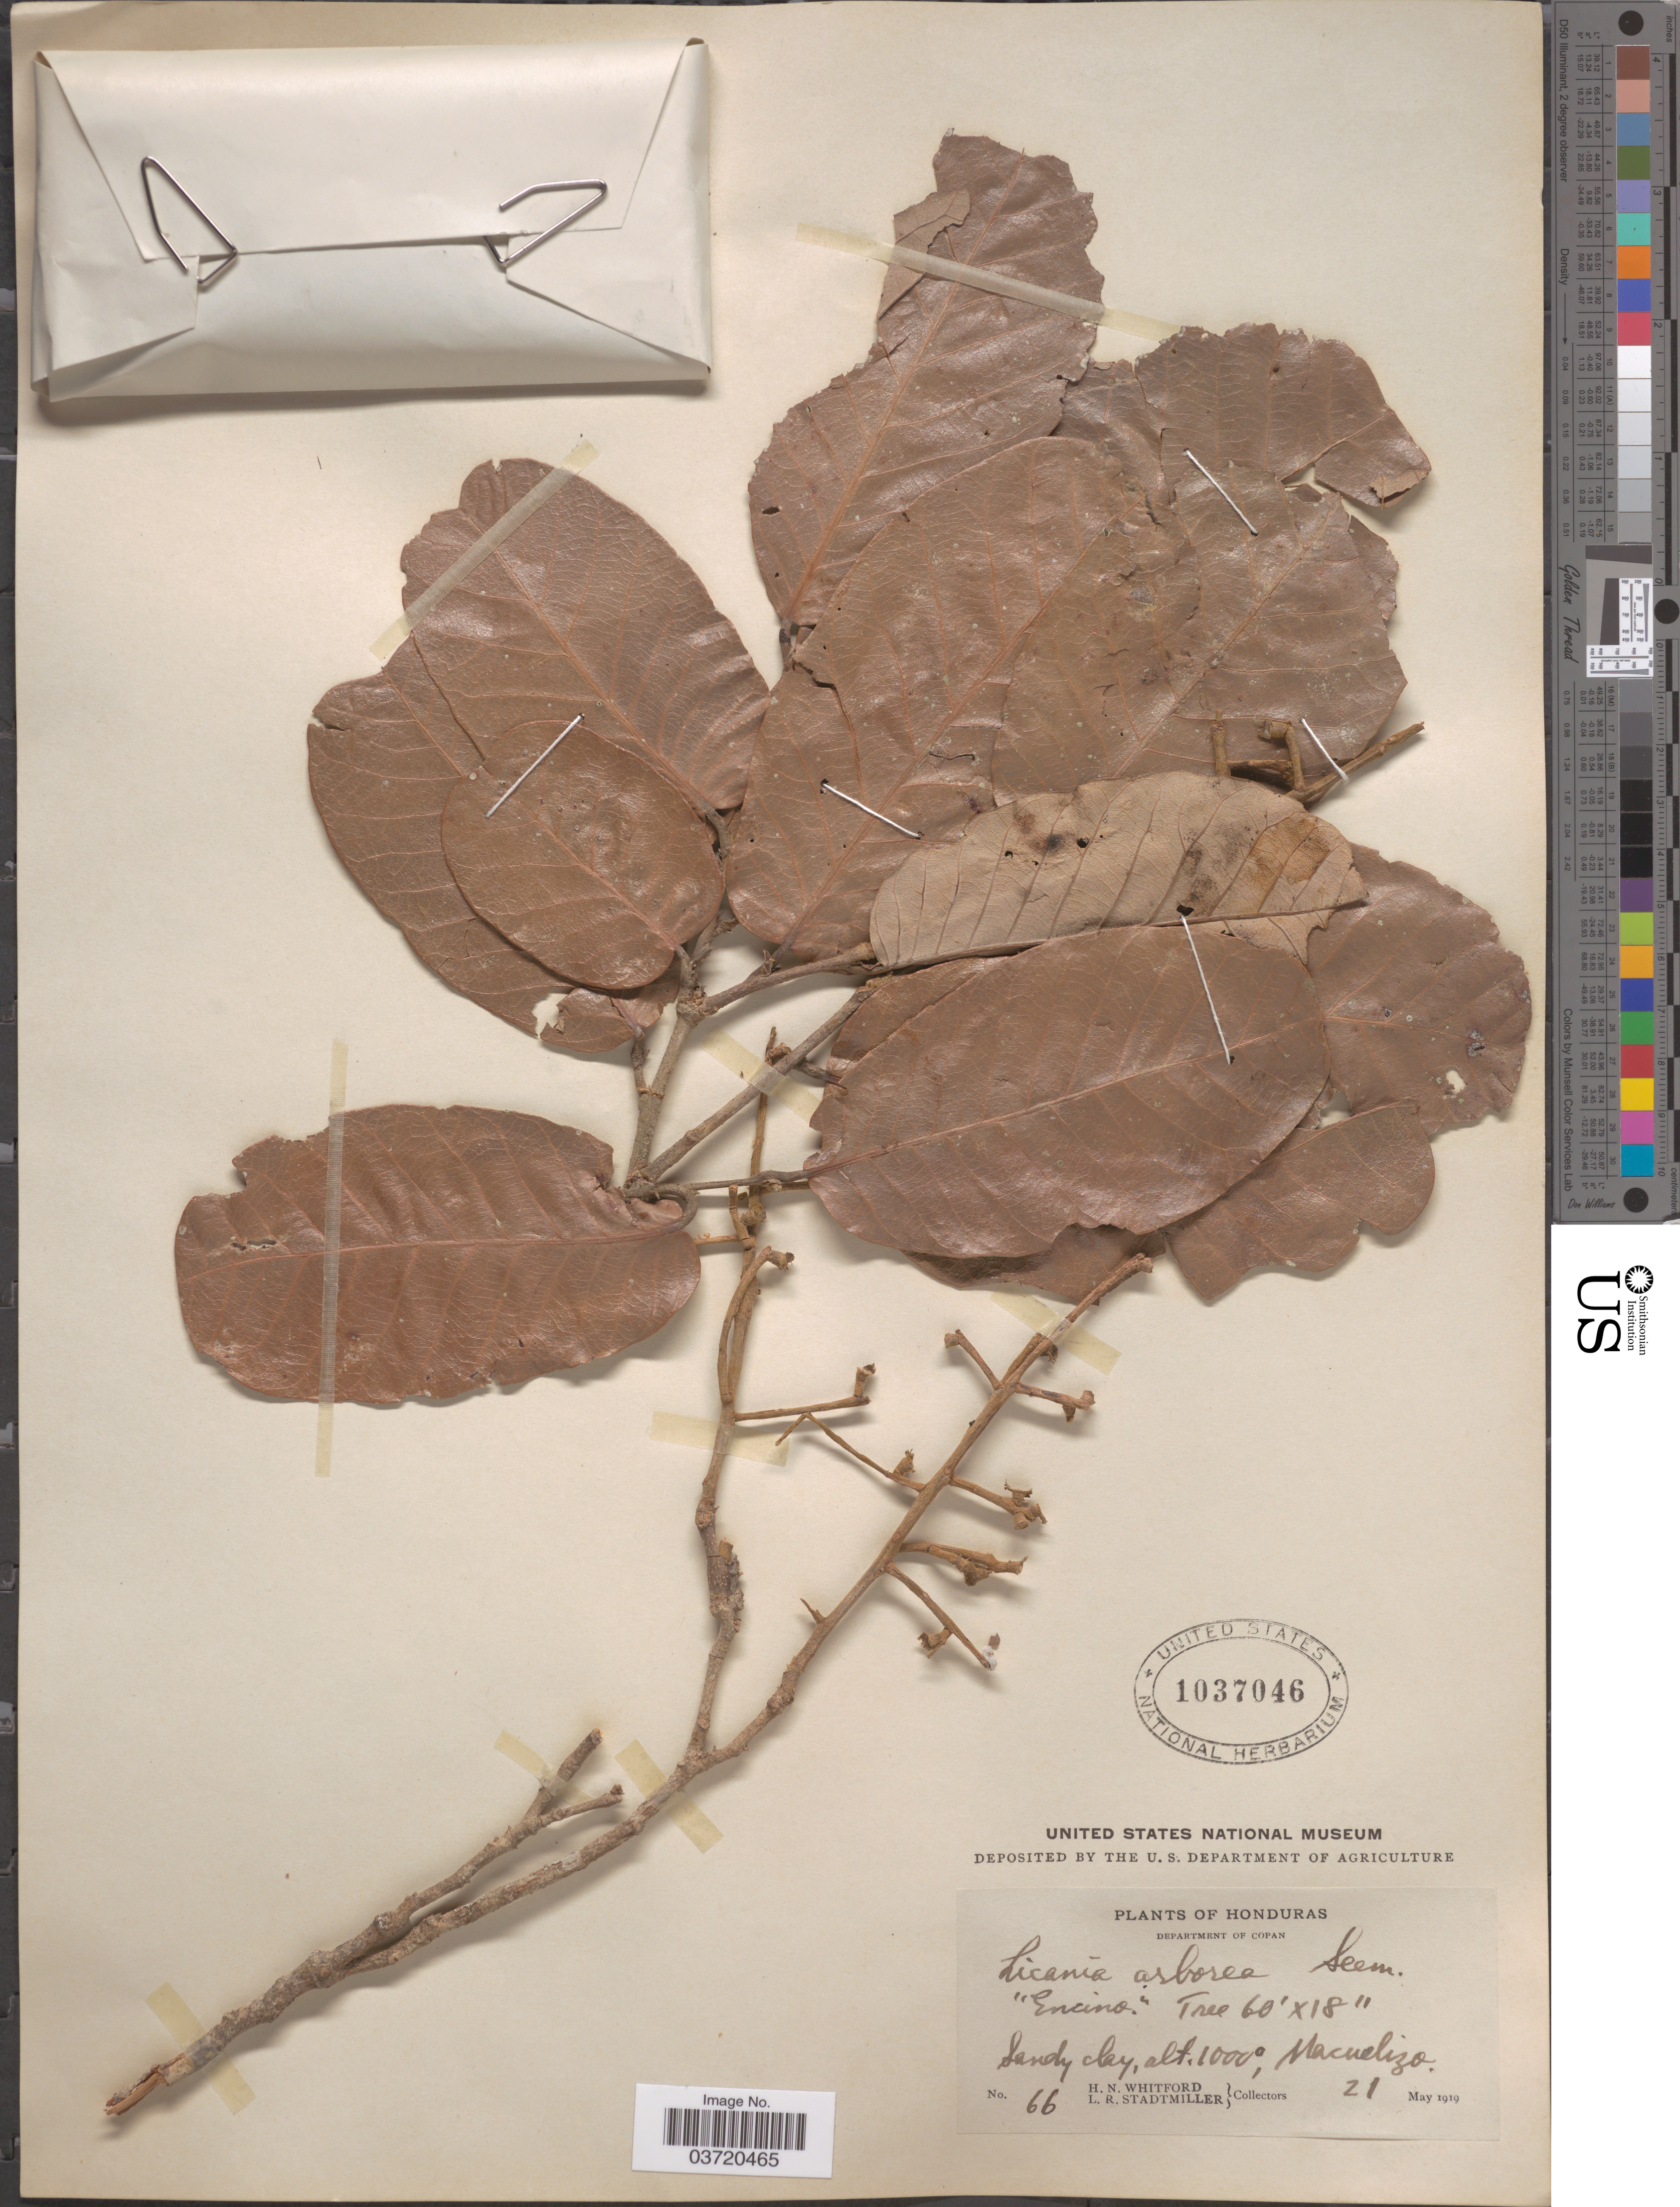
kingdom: Plantae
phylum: Tracheophyta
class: Magnoliopsida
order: Malpighiales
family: Chrysobalanaceae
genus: Microdesmia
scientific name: Microdesmia arborea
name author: (Seem.) Sothers & Prance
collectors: H. N. Whitford & L. Stadtmiller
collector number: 66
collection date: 1919-05-21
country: Honduras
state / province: Copan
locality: Department of Copan. Macuelizo.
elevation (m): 305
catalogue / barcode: US 1037046